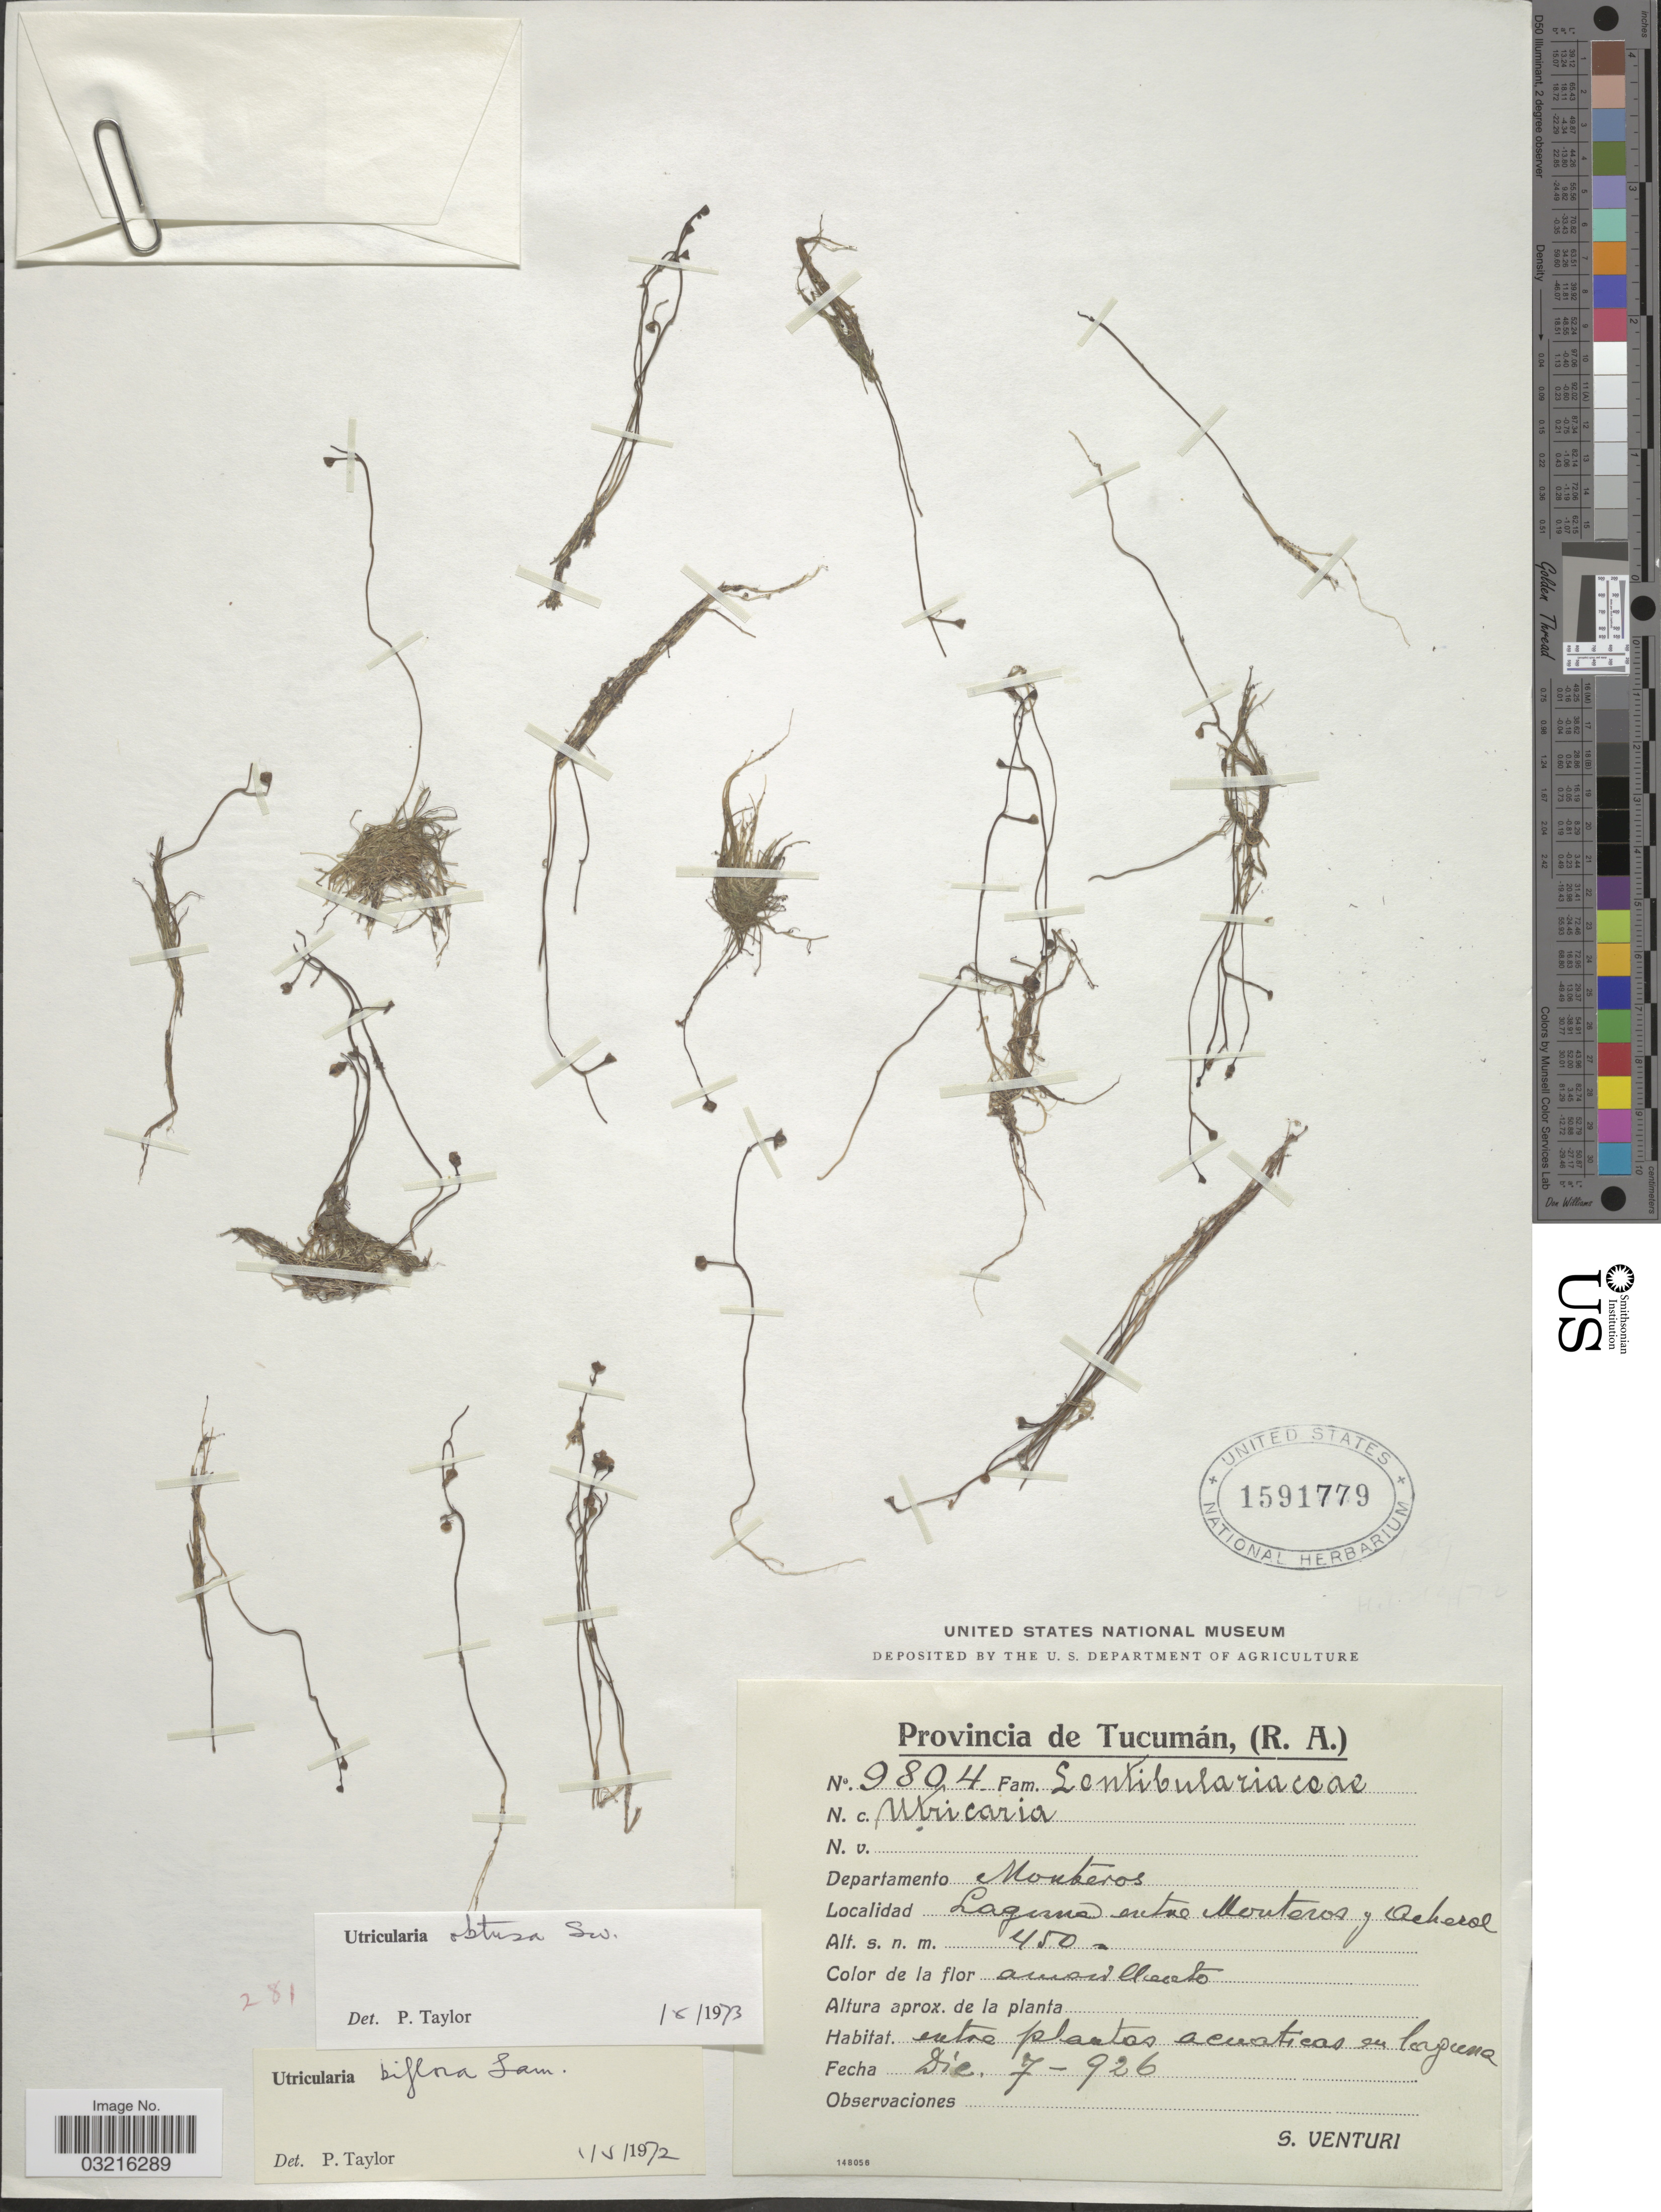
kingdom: Plantae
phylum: Tracheophyta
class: Magnoliopsida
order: Lamiales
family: Lentibulariaceae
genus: Utricularia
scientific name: Utricularia gibba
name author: L.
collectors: S. Venturi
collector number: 9804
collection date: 1926-12-07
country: Argentina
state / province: Tucuman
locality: Departamento Monteros. Laguna entre Monteros y Acheral.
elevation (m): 450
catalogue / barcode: US 1591779